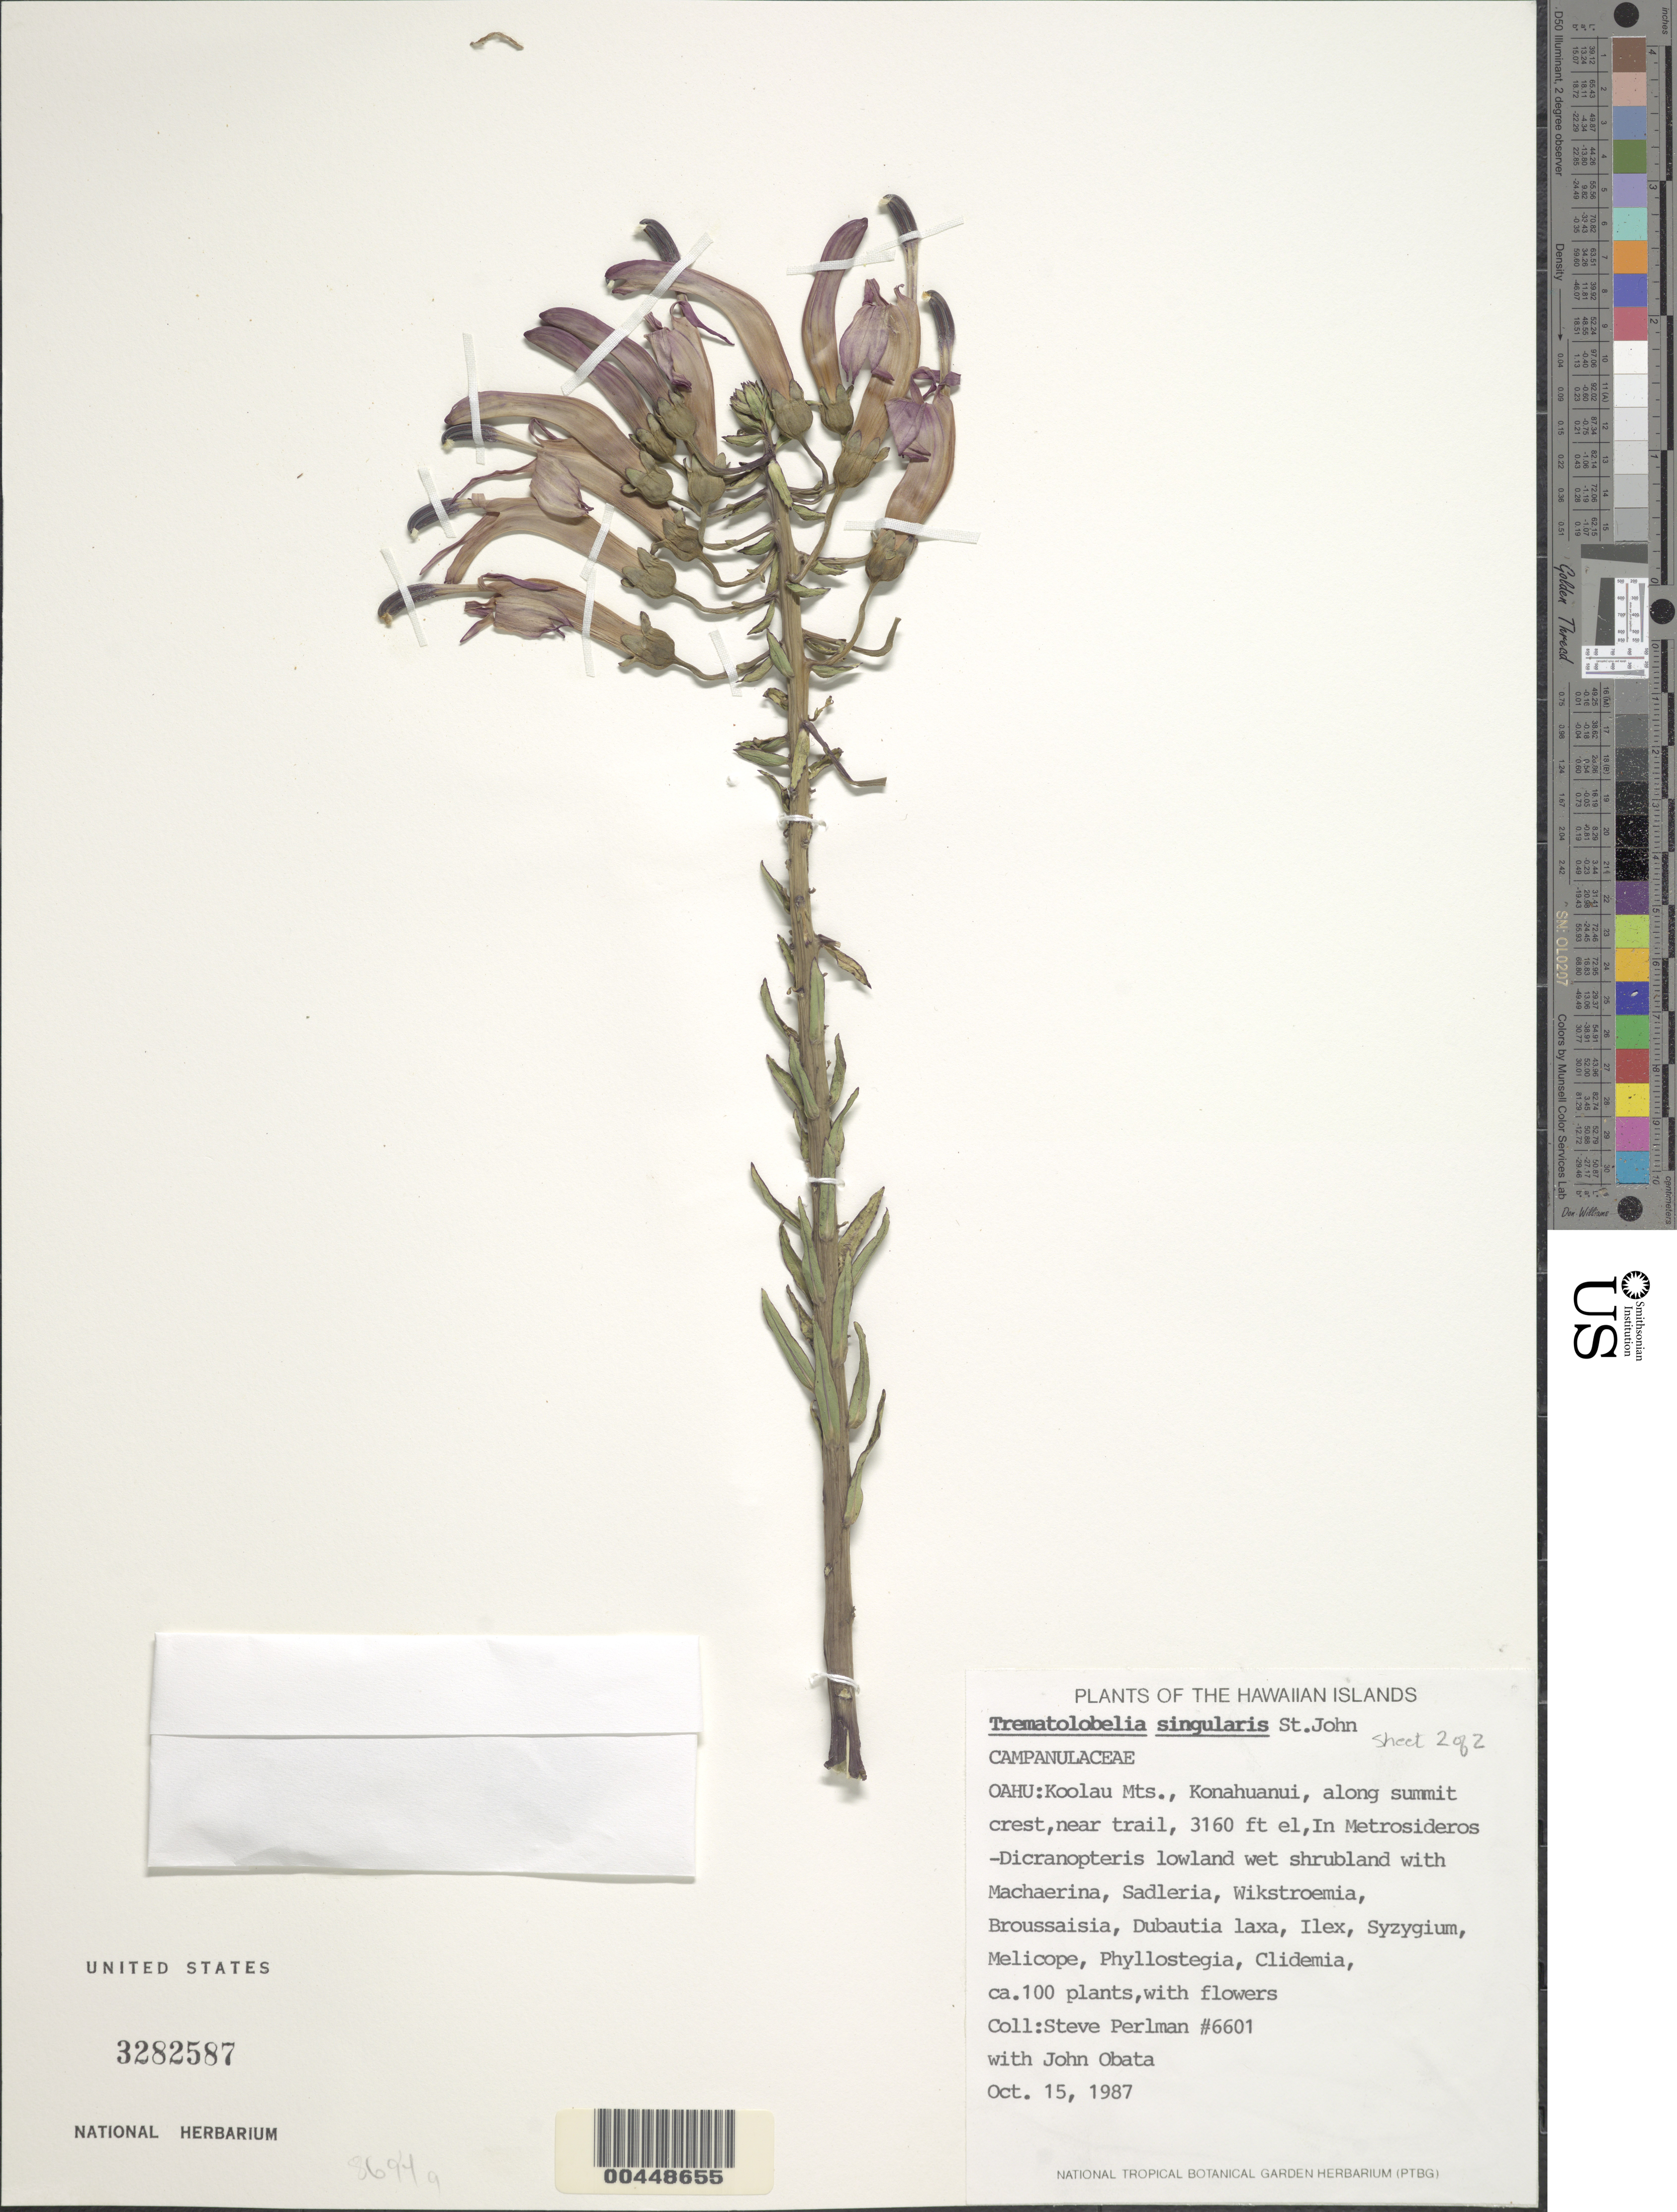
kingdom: Plantae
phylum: Tracheophyta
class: Magnoliopsida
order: Asterales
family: Campanulaceae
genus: Trematolobelia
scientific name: Trematolobelia singularis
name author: H. St. John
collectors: S. P. Perlman & J. Obata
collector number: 6601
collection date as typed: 15 Oct 1987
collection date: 1987-10-15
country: United States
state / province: Hawaii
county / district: Honolulu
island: Oahu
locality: Koolau Mts., Konahuanui, along summit crest, near trail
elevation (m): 963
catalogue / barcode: US 3282587